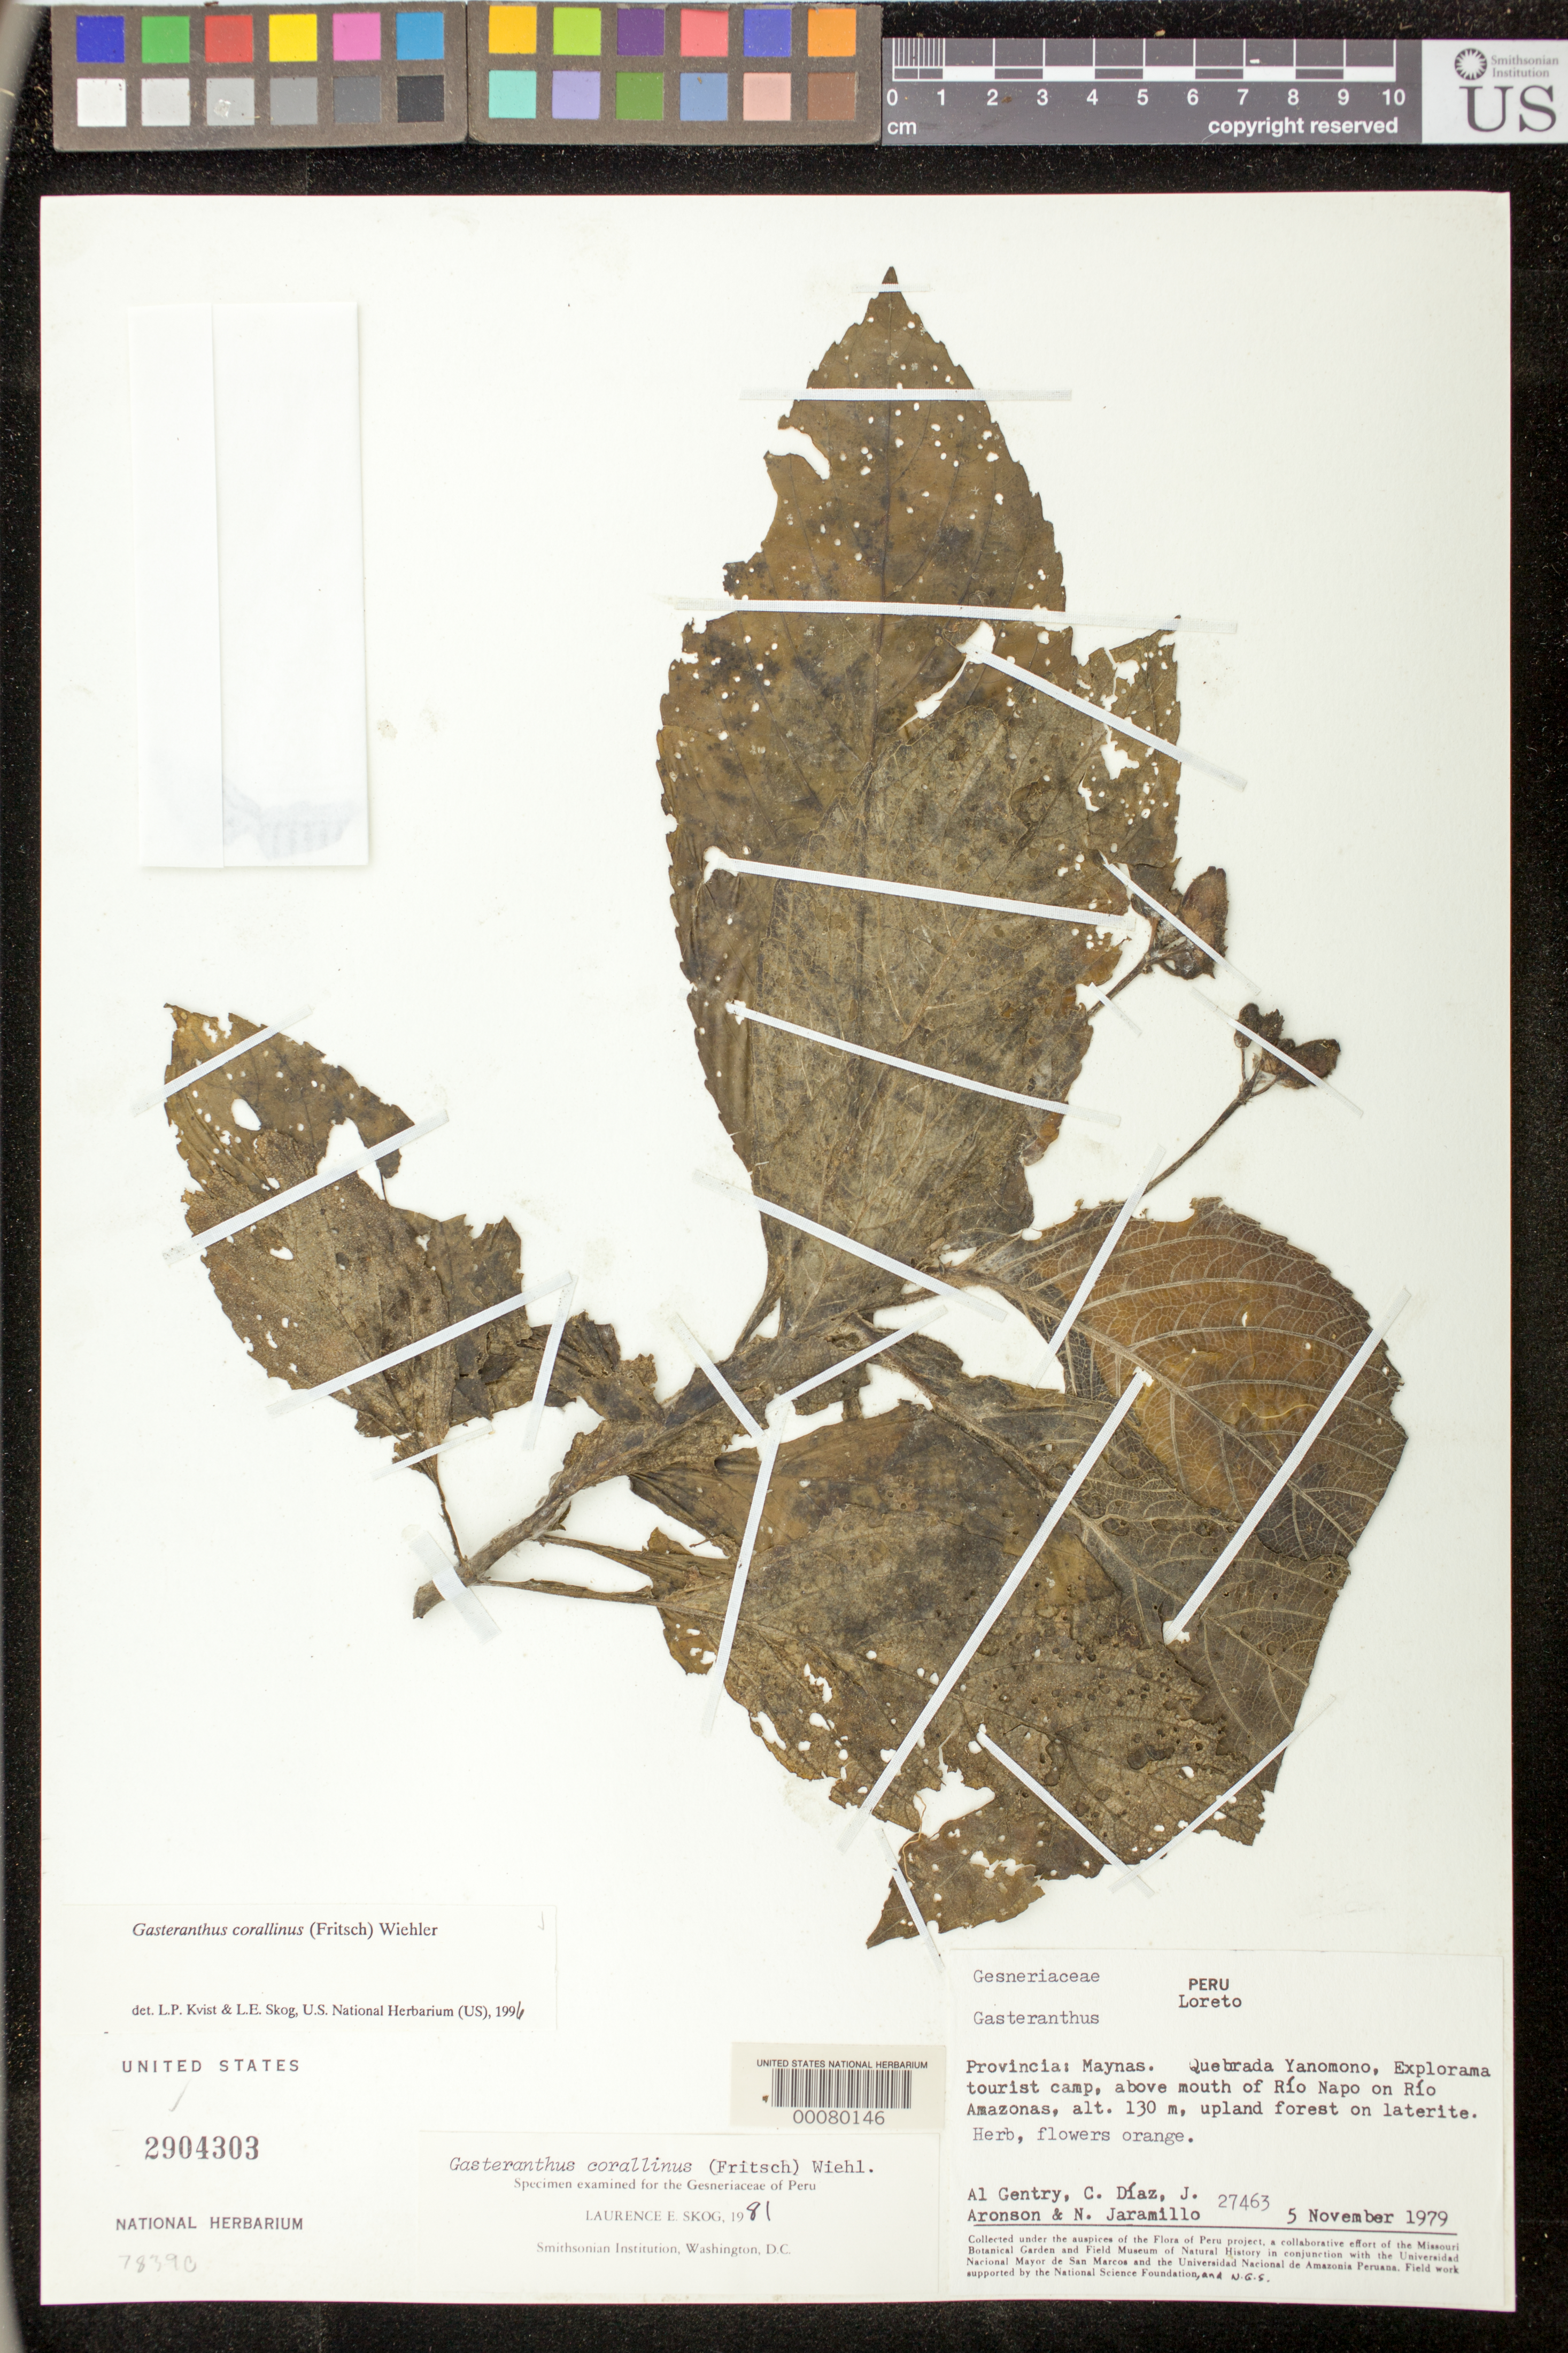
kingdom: Plantae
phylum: Tracheophyta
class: Magnoliopsida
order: Lamiales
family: Gesneriaceae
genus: Gasteranthus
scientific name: Gasteranthus corallinus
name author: (Fritsch) Wiehler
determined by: Skog, Laurence E.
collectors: A. H. Gentry, C. Díaz, J. Aronson & N. Jaramillo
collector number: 27463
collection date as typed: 05 Nov 1979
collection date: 1979-11-05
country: Peru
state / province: Loreto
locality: Prov. Maynas, Quebrada Yanomono, Explorama tourist camp, above mouth of Río Napo on Río Amazonas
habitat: Upland forest on laterite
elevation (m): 130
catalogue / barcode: US 2904303